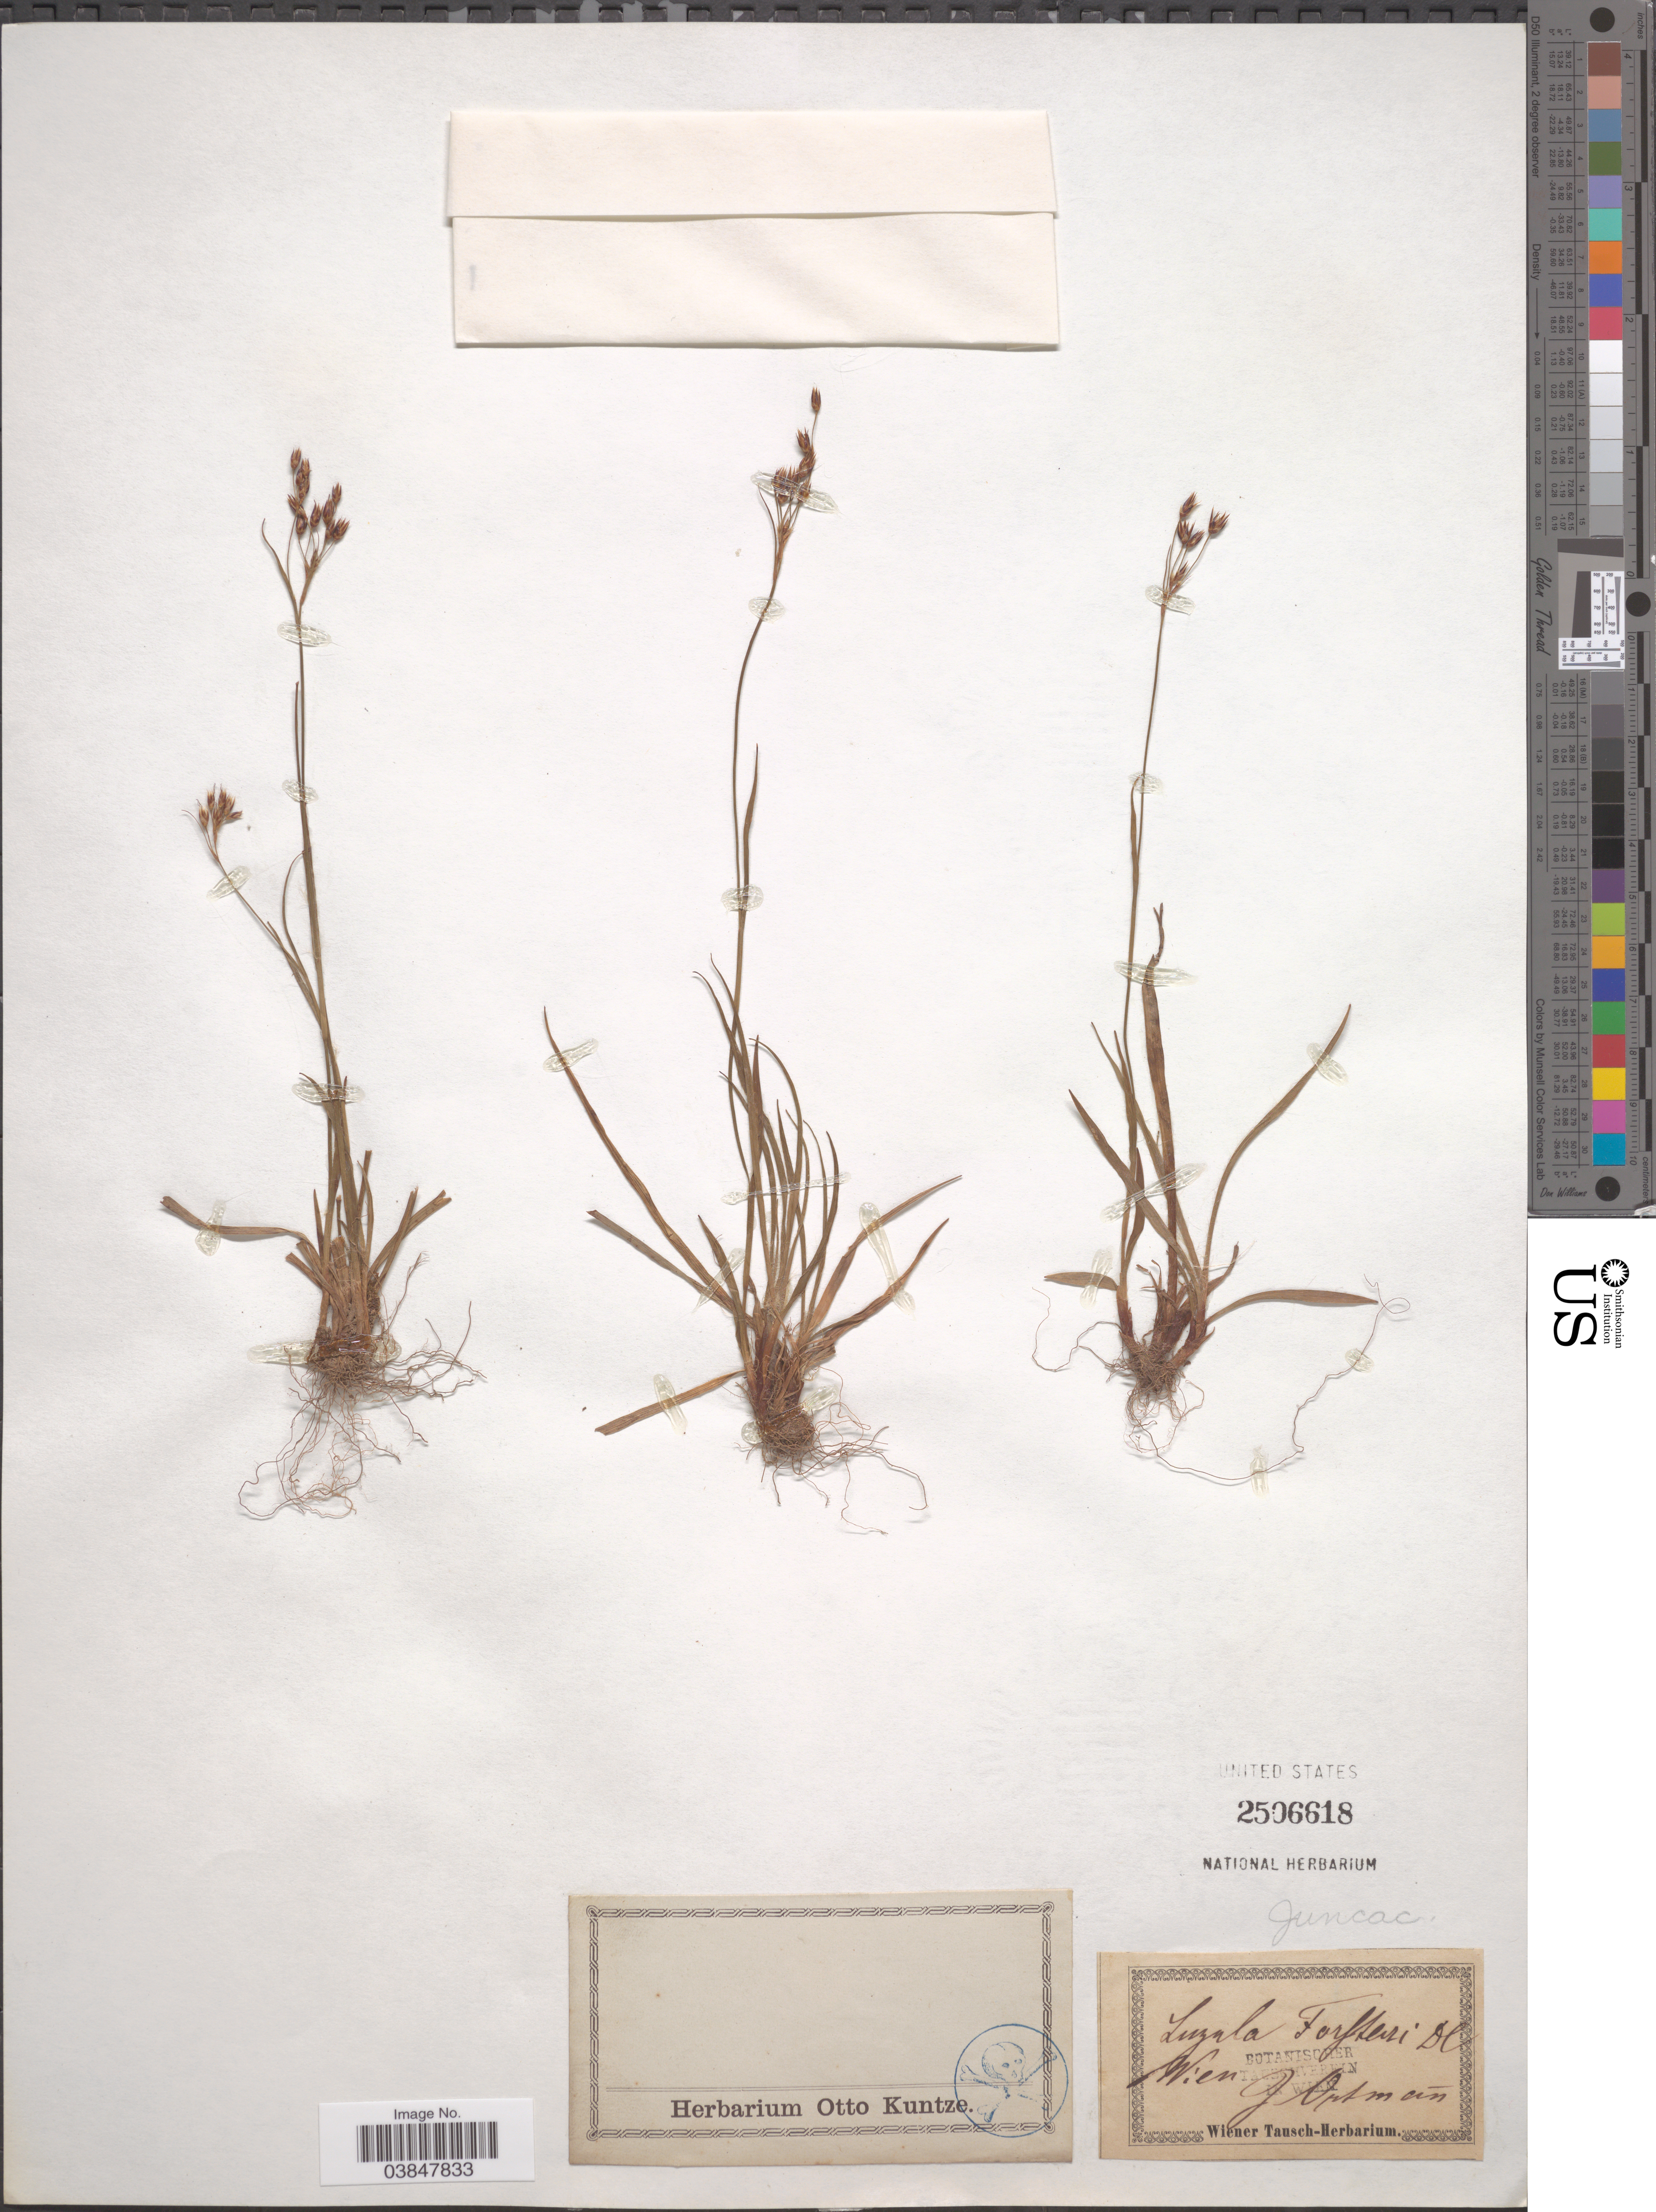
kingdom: Plantae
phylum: Tracheophyta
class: Liliopsida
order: Poales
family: Juncaceae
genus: Luzula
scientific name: Luzula forsteri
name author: (Sm.) DC.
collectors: ex Herb. Wiener Tausch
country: Austria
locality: Wien.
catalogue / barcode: US 2506618